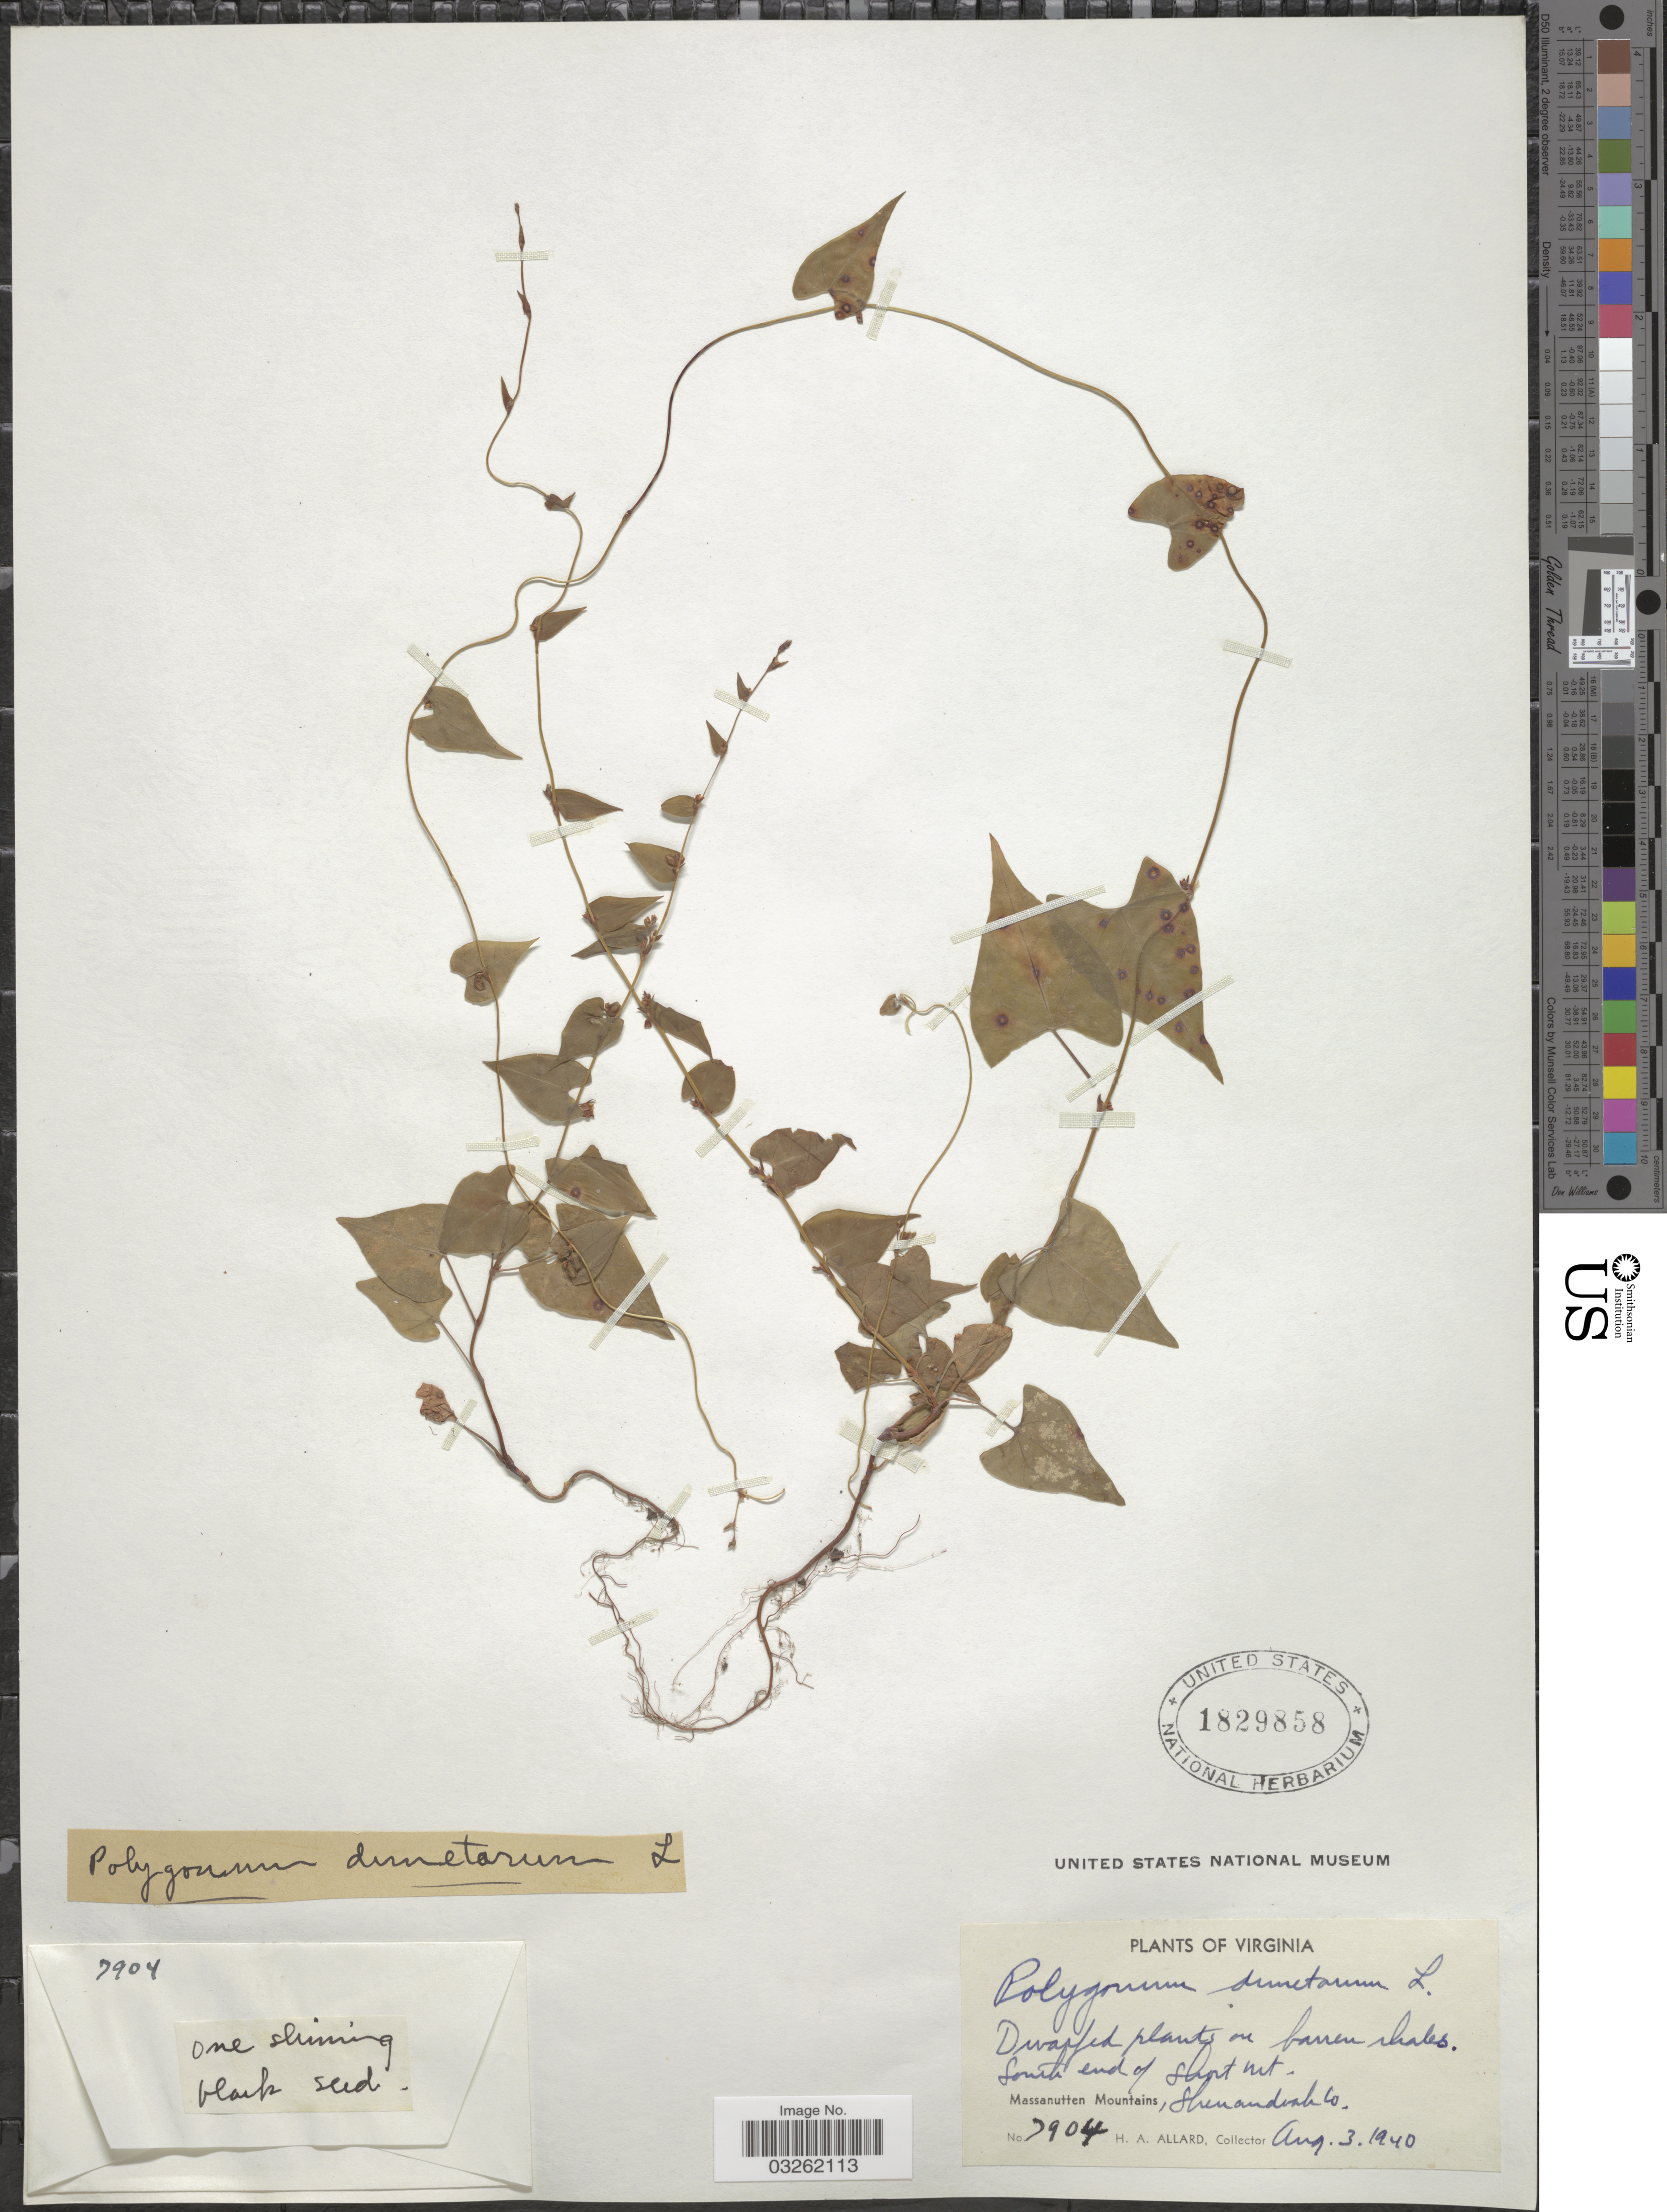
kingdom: Plantae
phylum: Tracheophyta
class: Magnoliopsida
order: Caryophyllales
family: Polygonaceae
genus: Fallopia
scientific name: Fallopia convolvulus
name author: (L.) Á. Löve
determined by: Strong, Mark T., (BOT), Smithsonian Institution - National Museum of Natural History (UNITED STATES)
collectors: H. A. Allard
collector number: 7904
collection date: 1940-08-03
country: United States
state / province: Virginia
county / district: Shenandoah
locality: South end of Short Mt. Massanutten Mountains, Shenandoah Co.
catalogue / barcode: US 1829858